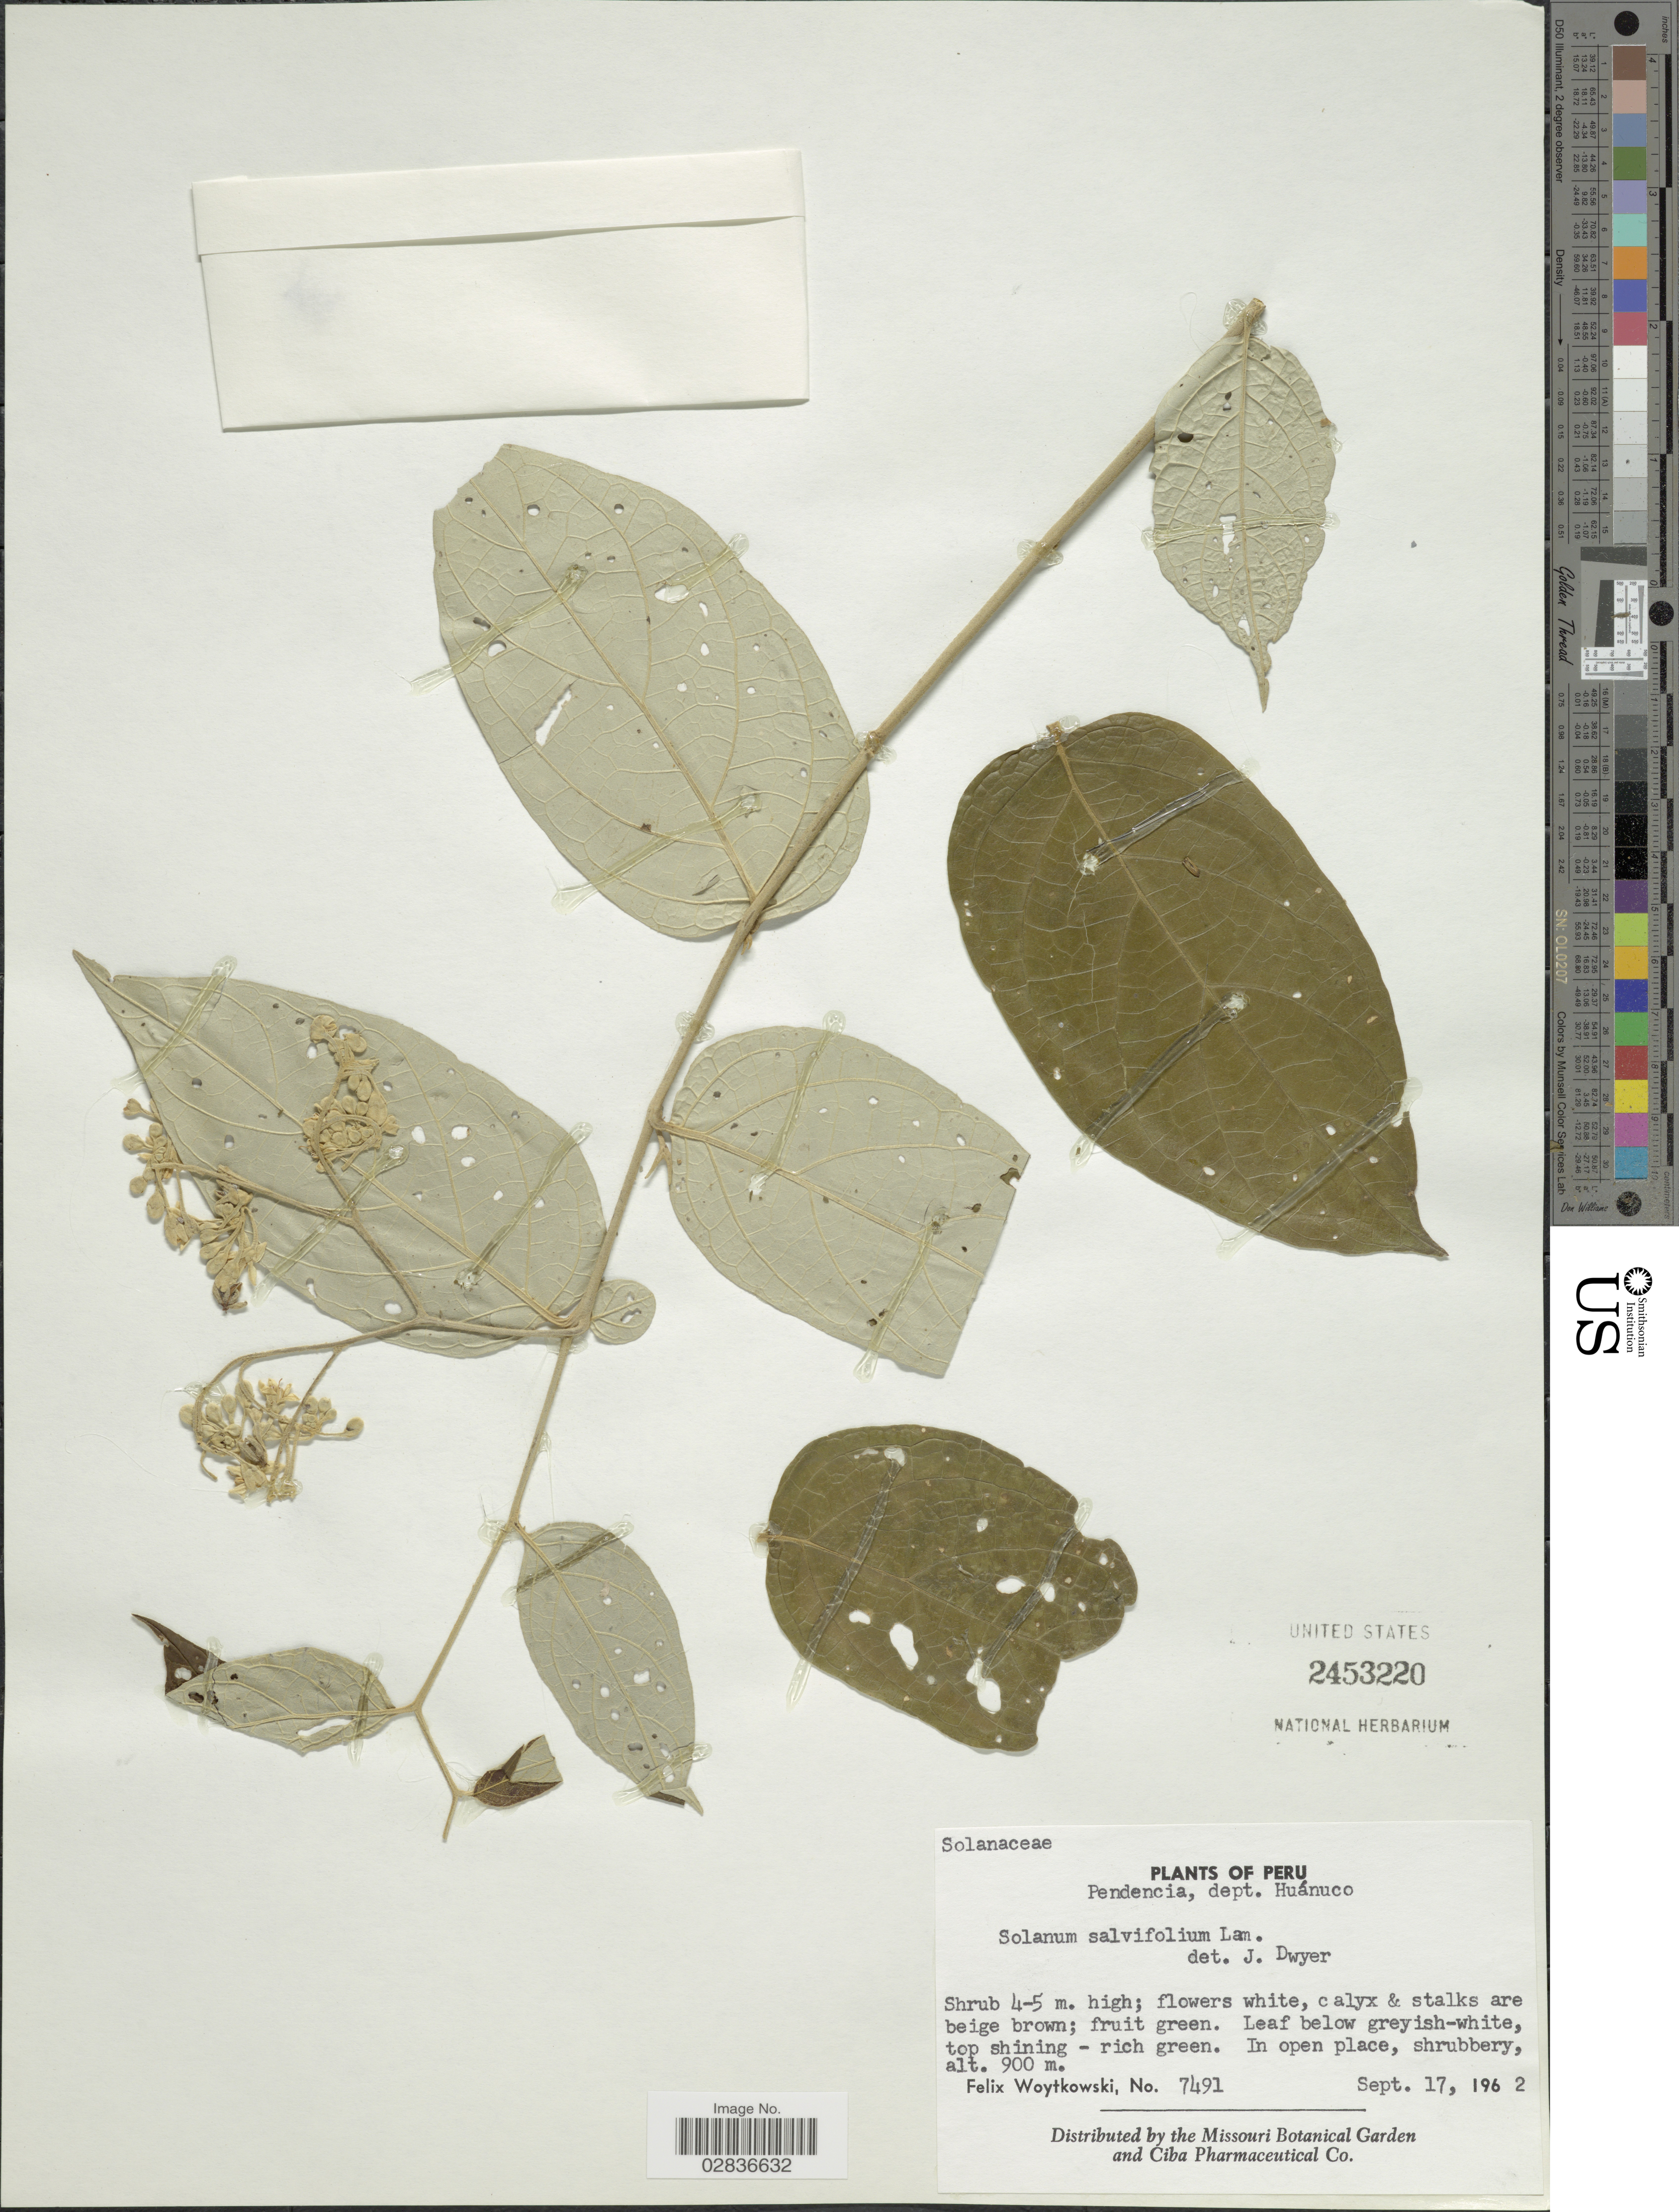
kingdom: Plantae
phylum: Tracheophyta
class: Magnoliopsida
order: Solanales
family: Solanaceae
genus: Solanum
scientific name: Solanum schlechtendalianum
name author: Walp.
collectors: F. Woytkowski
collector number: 7491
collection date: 1962-09-17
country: Peru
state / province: Huánuco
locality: Pendencia, dept. Huánuco.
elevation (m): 900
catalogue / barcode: US 2453220